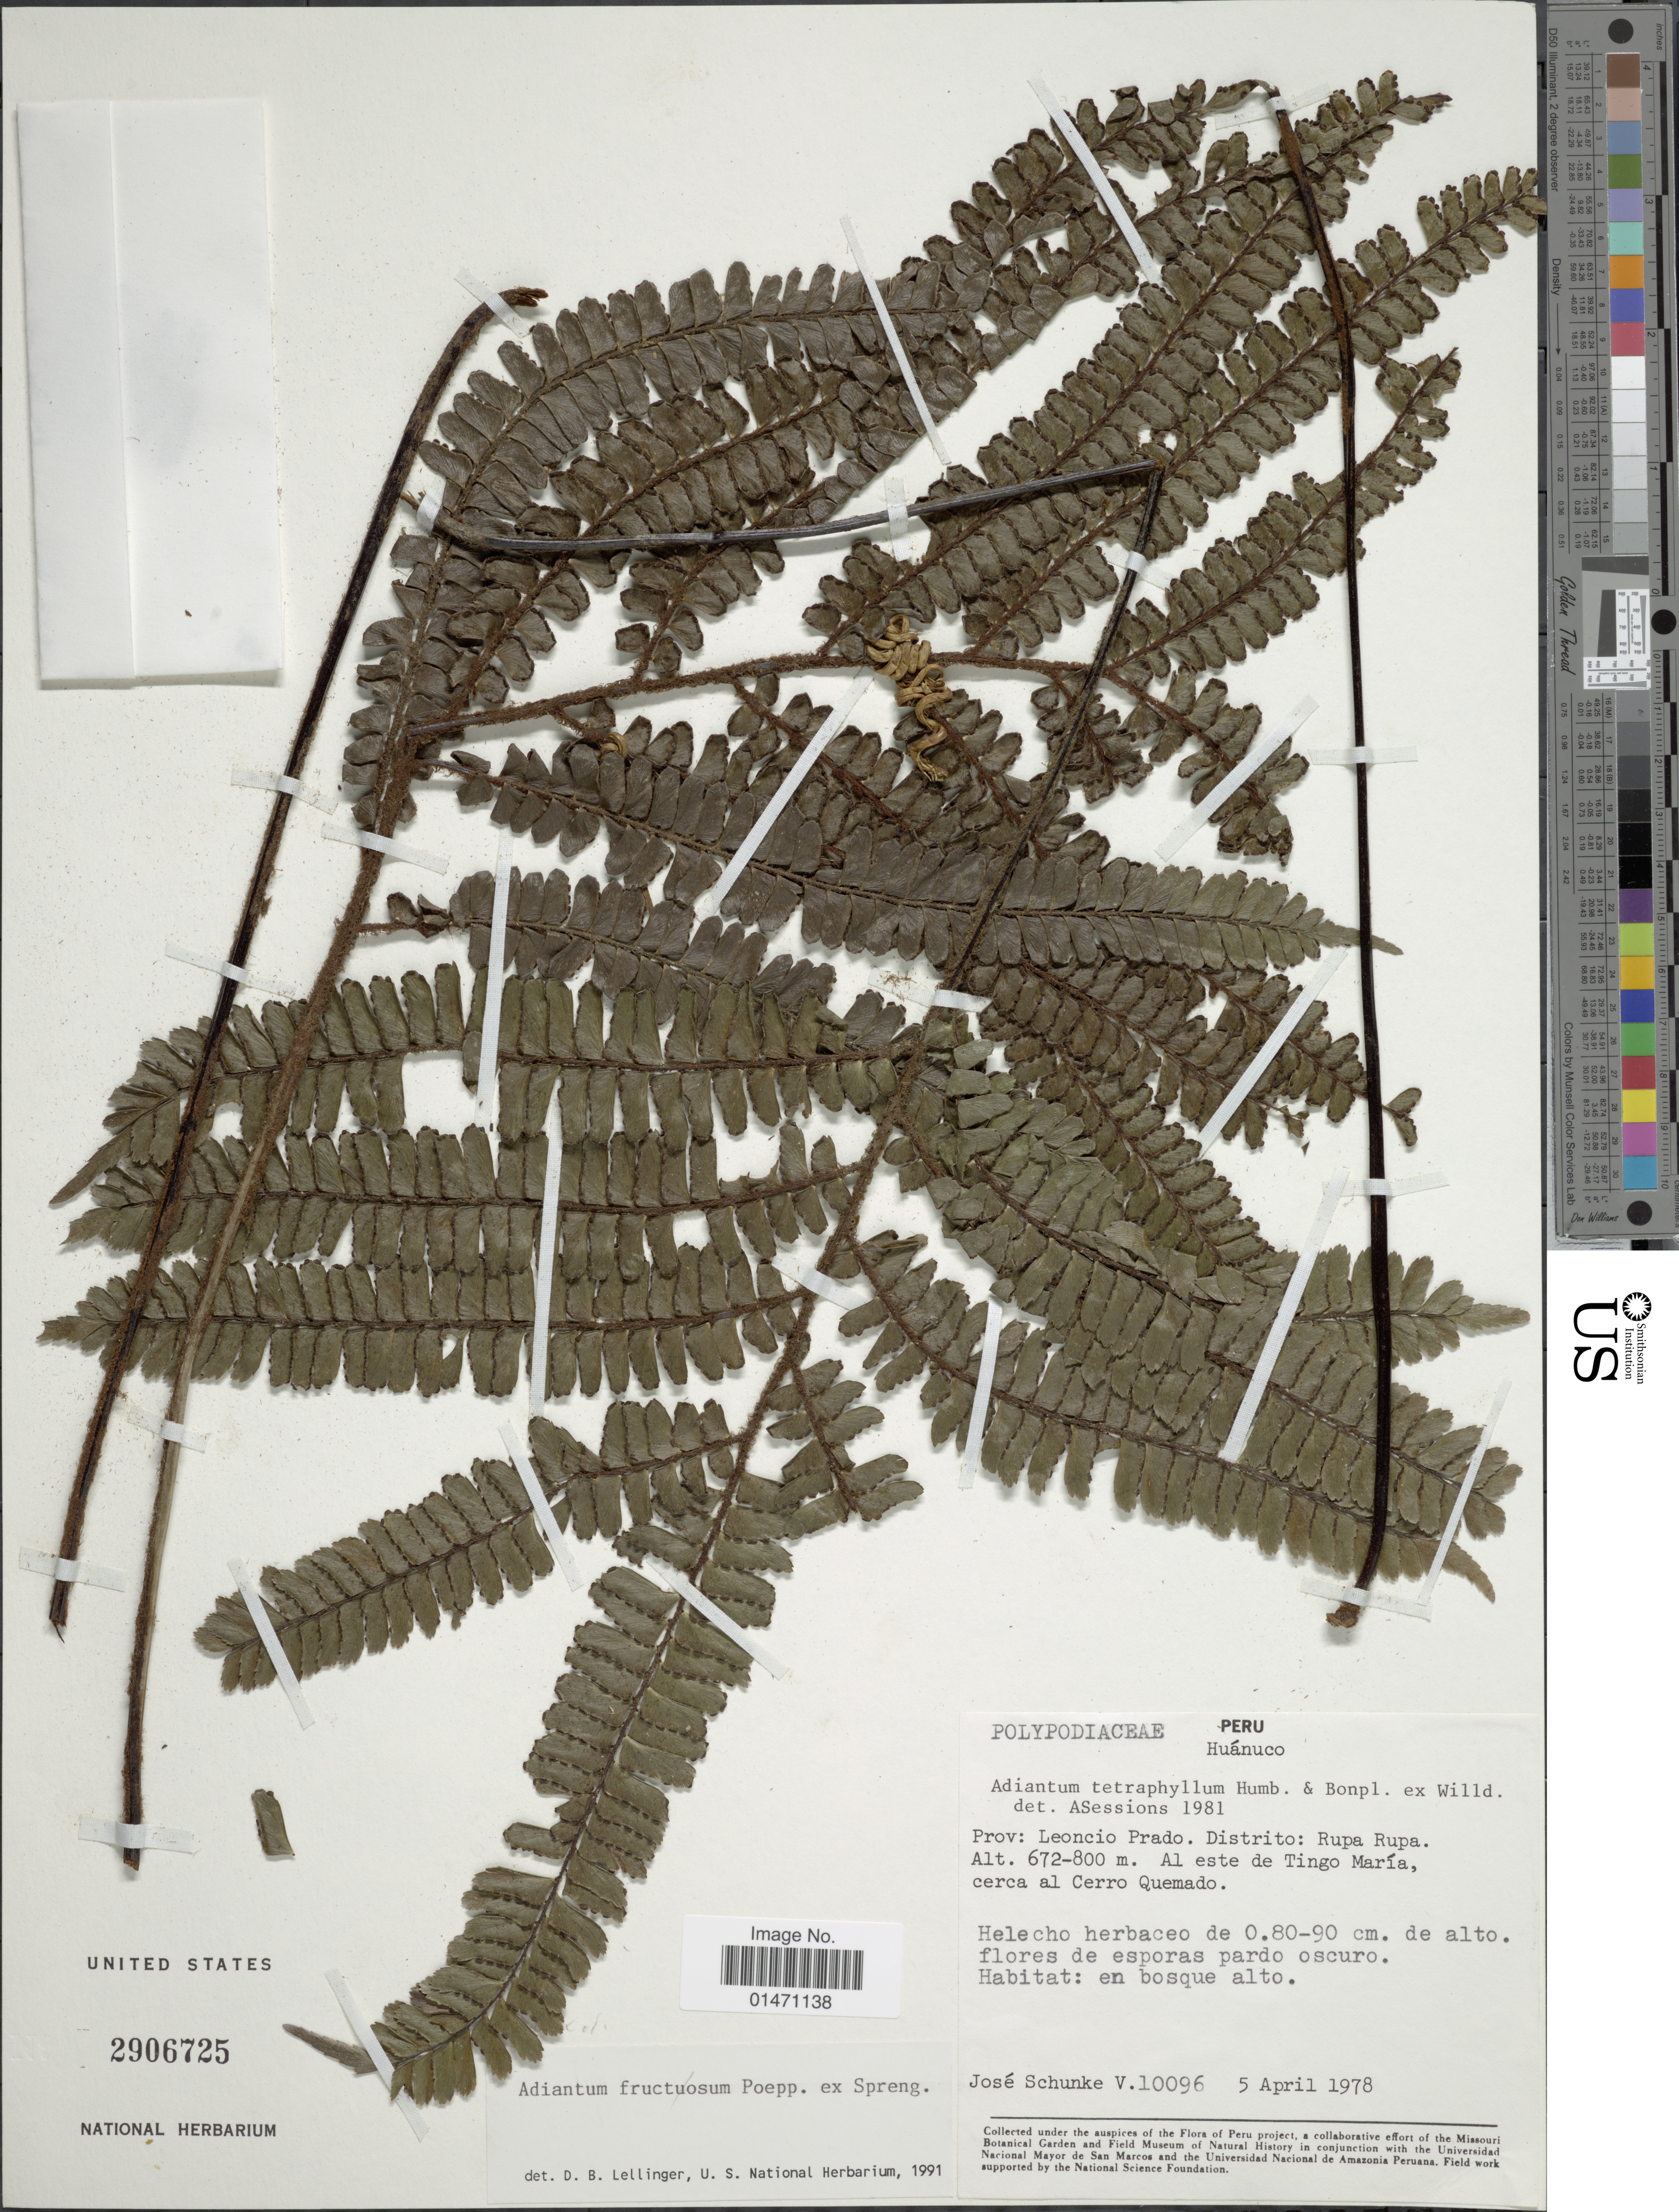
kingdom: Plantae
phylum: Tracheophyta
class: Polypodiopsida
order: Polypodiales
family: Pteridaceae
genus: Adiantum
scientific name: Adiantum 'plowmanii'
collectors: J. Schunke Vigo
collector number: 10096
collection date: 1978-04-05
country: Peru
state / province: Huánuco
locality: Peru Huanuco, Prov. Leoncio prado, Distrito: Rupa Rupa, al este de Tingo Maria, cerca al Cerro Quemado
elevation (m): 672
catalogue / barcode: US 2906725